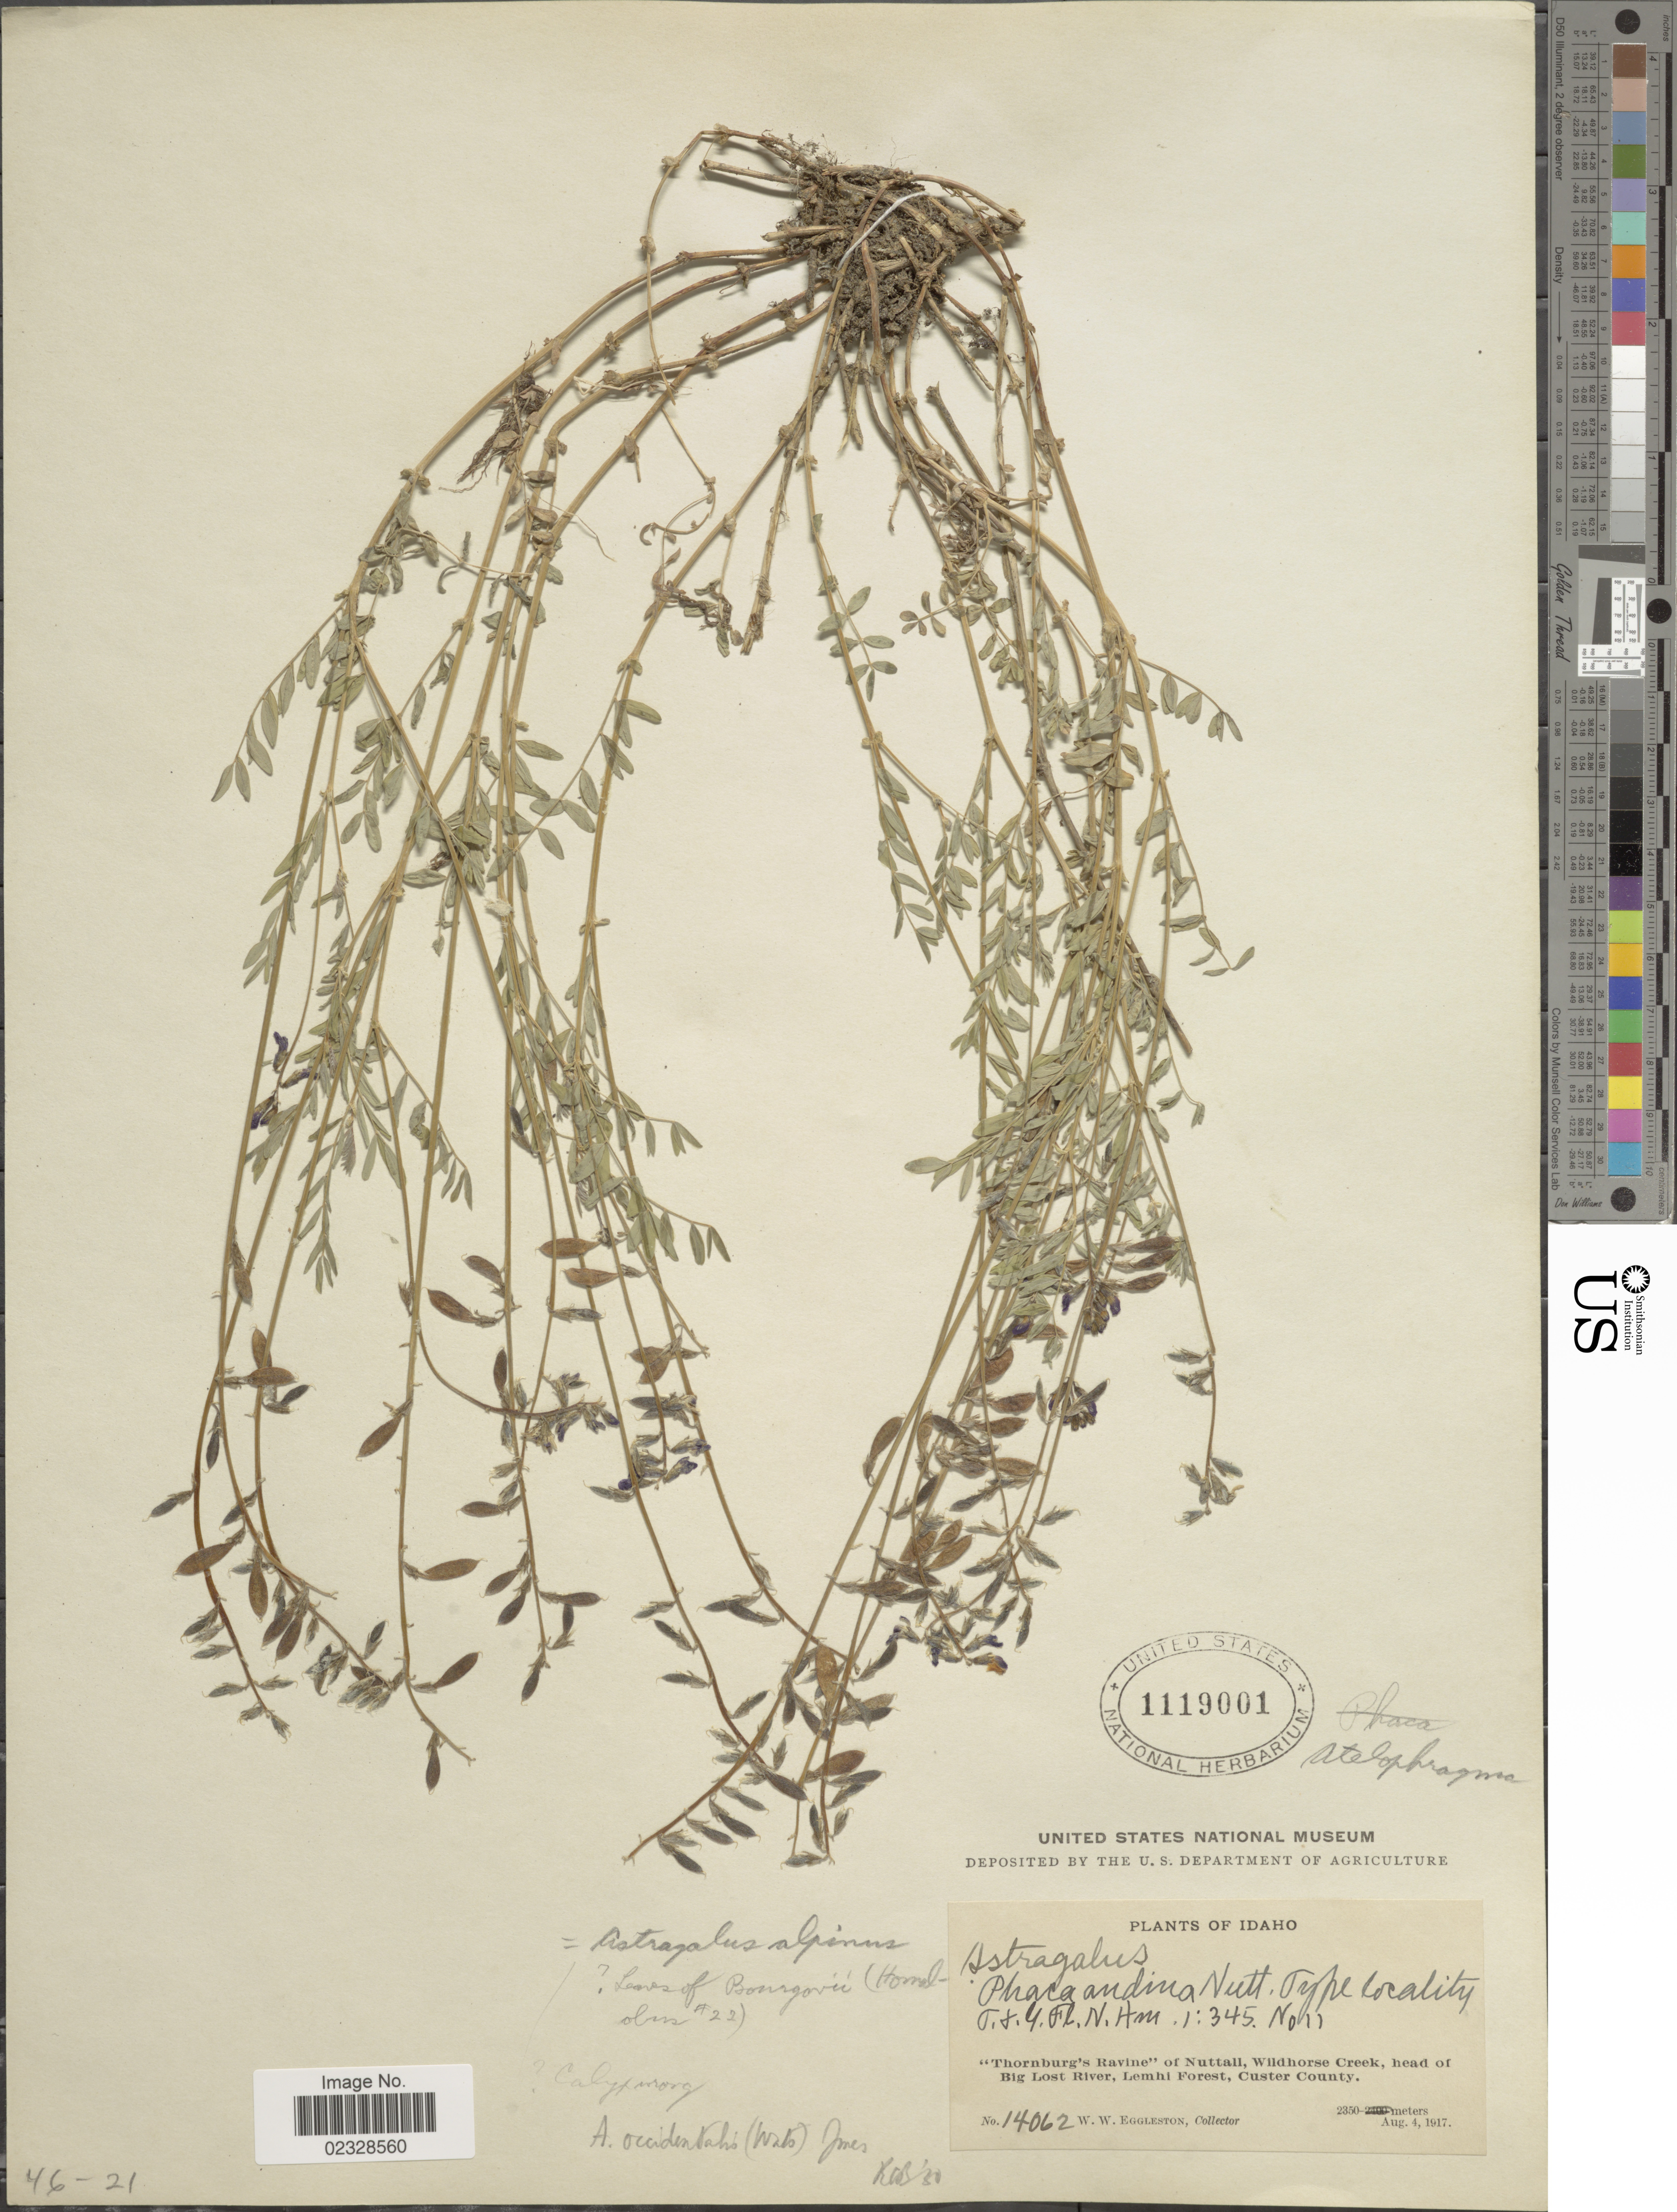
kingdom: Plantae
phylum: Tracheophyta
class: Magnoliopsida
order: Fabales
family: Fabaceae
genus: Astragalus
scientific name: Astragalus alpinus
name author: L.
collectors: W. W. Eggleston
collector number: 14062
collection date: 1917-08-04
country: United States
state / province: Idaho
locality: Thornburg's Ravine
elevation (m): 2350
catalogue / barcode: US 1119001